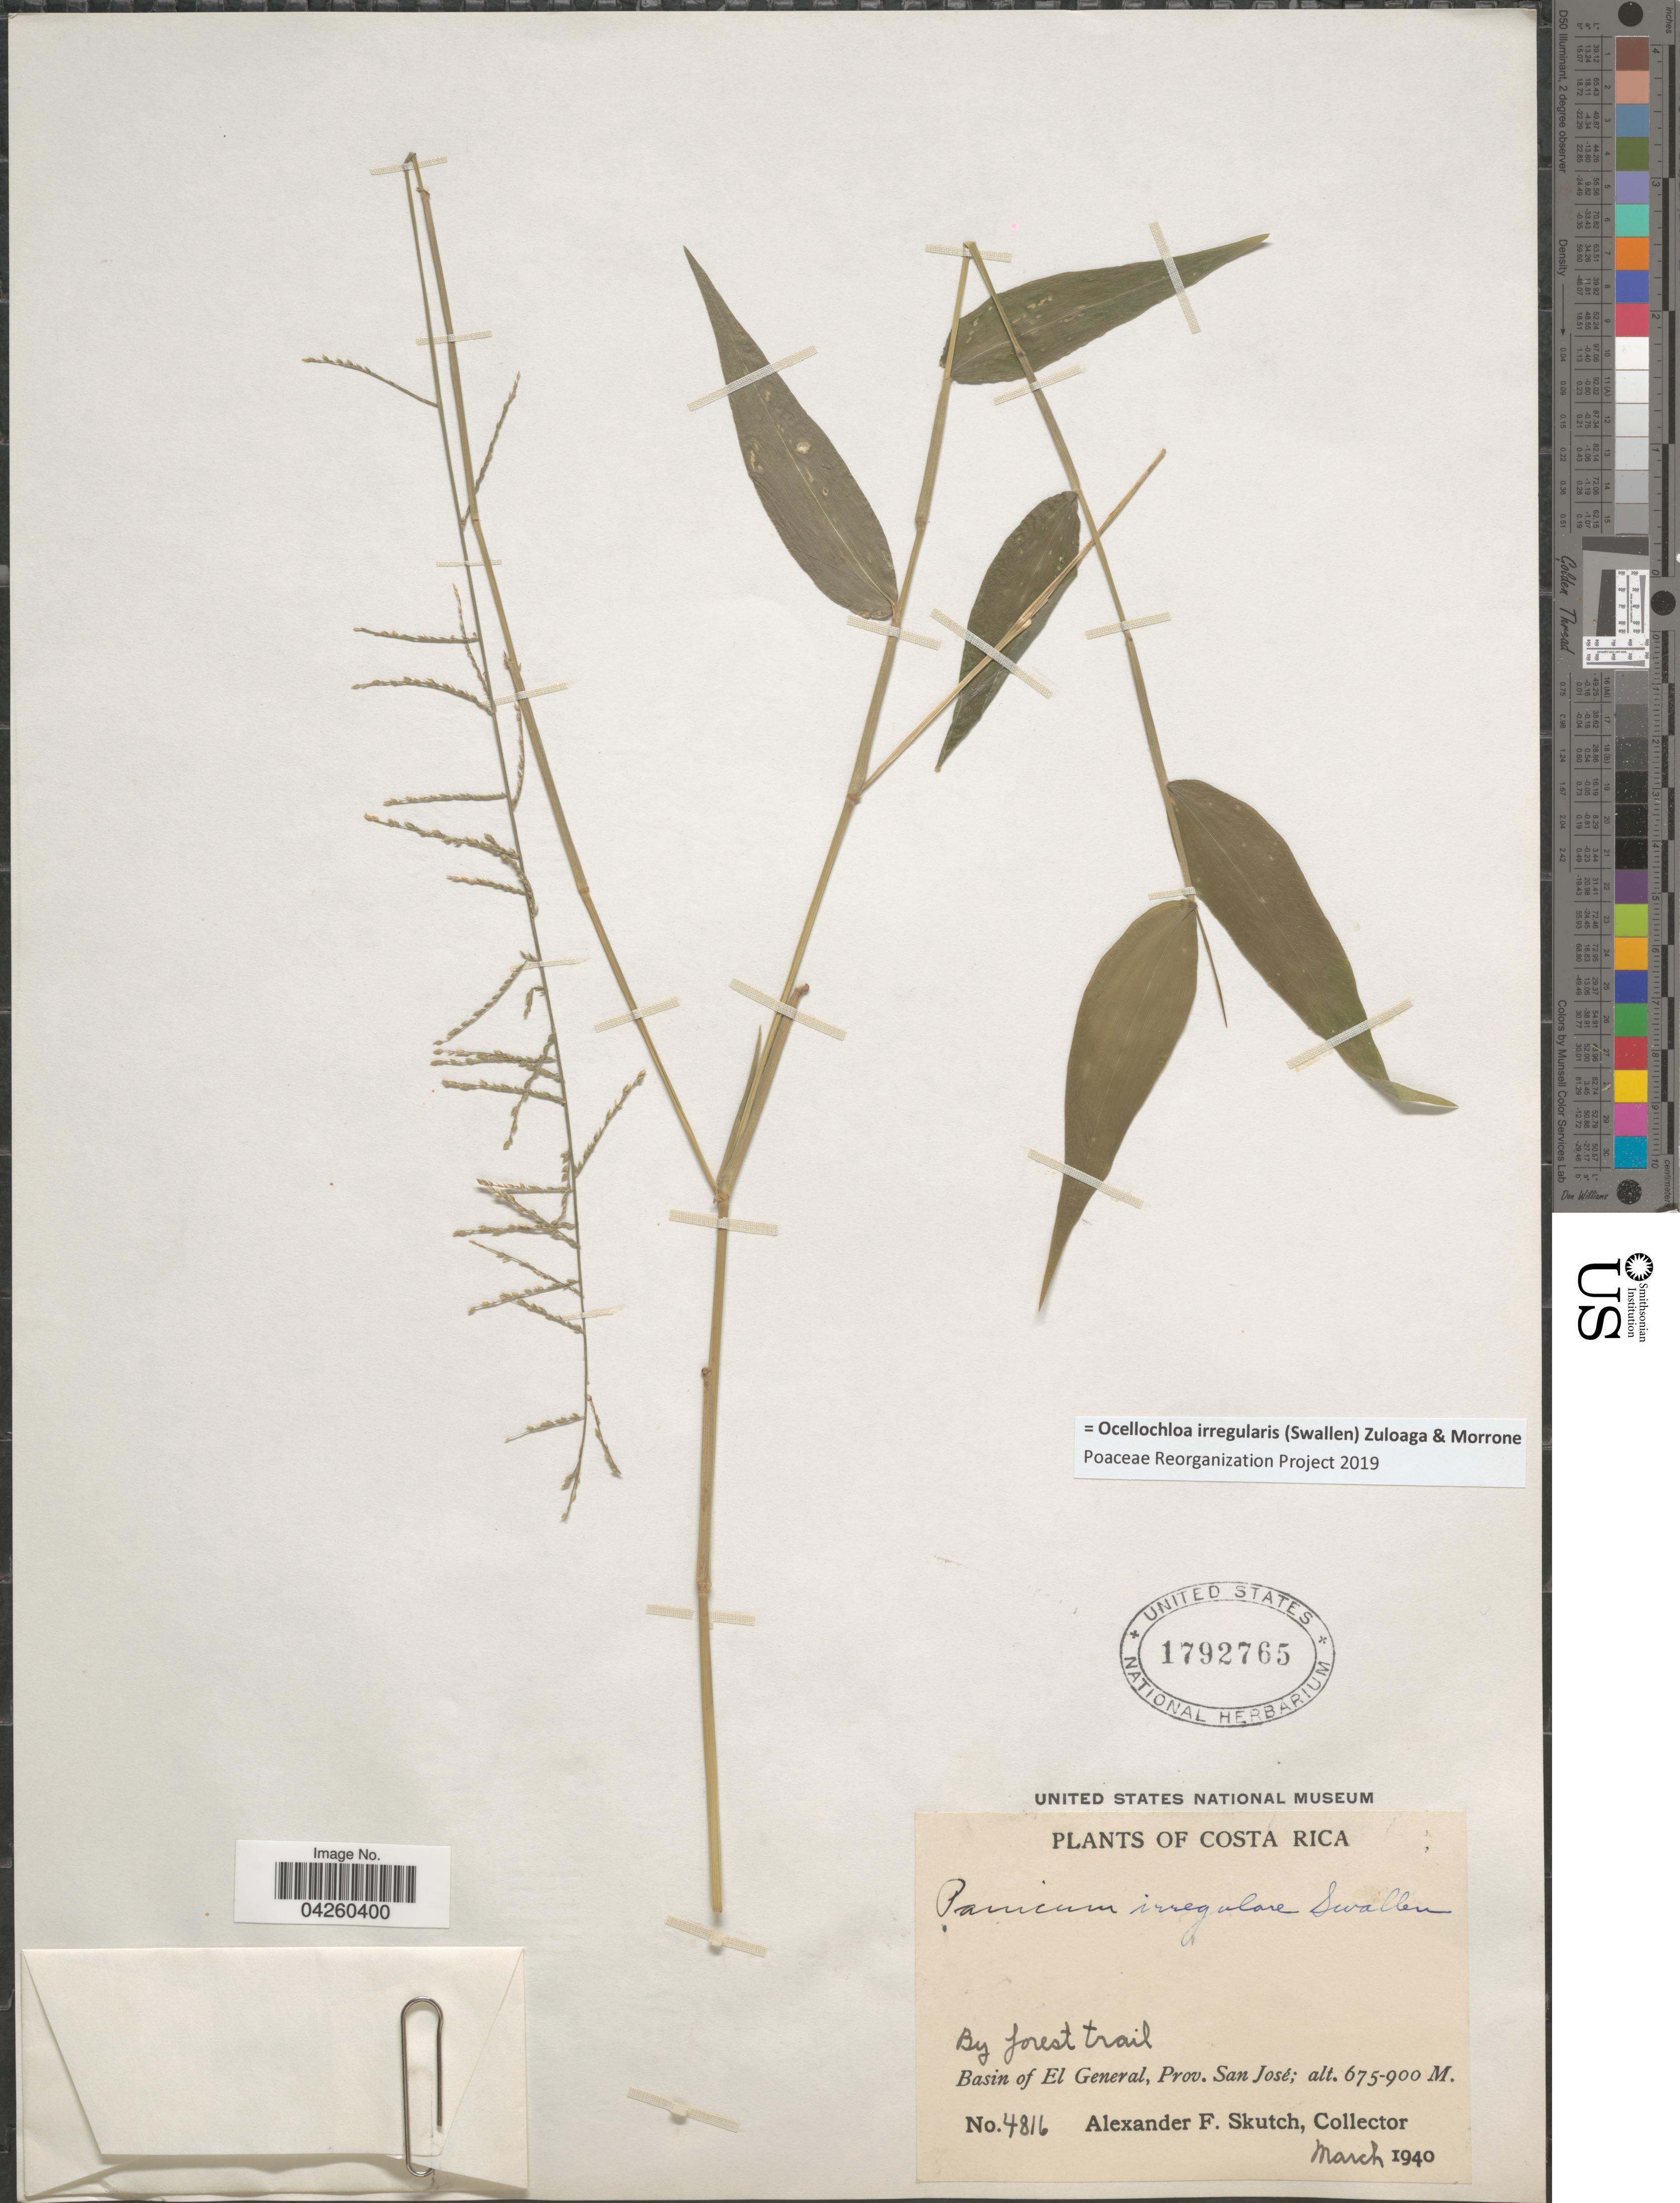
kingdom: Plantae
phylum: Tracheophyta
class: Liliopsida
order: Poales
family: Poaceae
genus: Ocellochloa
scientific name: Ocellochloa irregularis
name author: (Swallen) Zuloaga & Morrone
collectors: A. F. Skutch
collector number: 4816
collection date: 1940-03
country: Costa Rica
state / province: San José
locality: By forest trail. Basin of El General, Prov. San José.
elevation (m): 675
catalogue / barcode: US 1792765